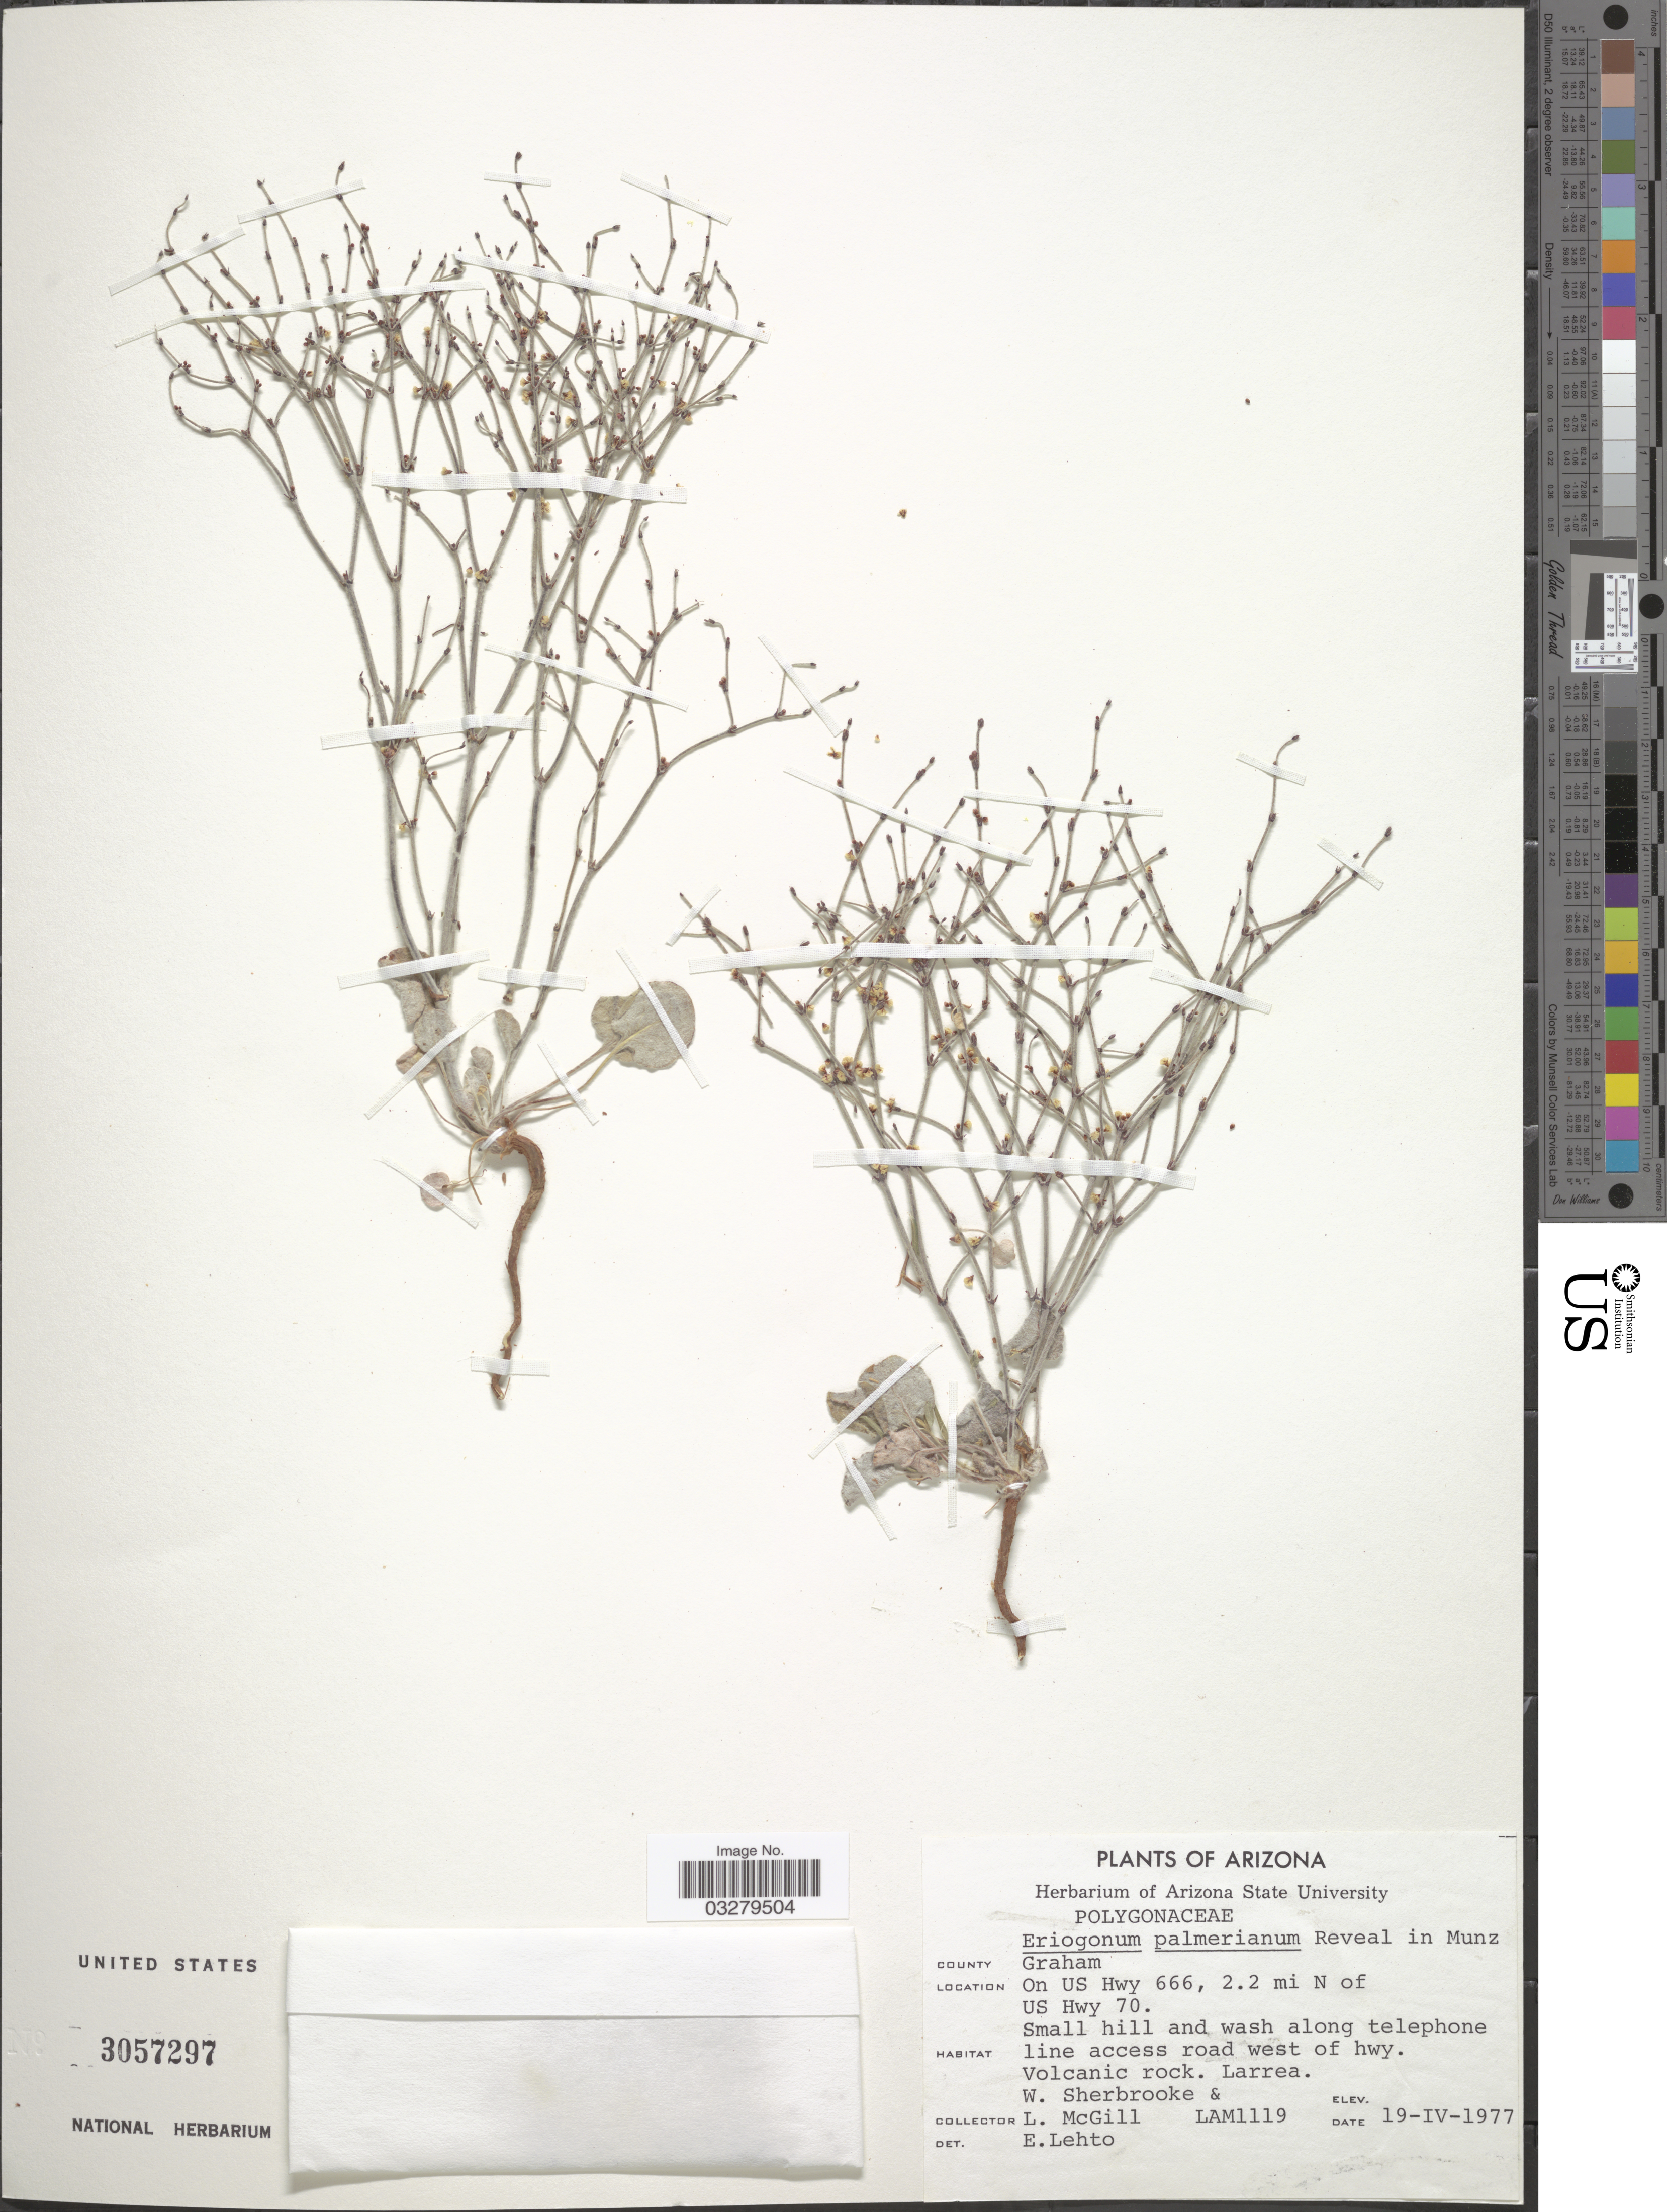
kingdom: Plantae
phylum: Tracheophyta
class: Magnoliopsida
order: Caryophyllales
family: Polygonaceae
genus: Eriogonum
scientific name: Eriogonum palmerianum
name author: Reveal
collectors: W. Sherbrooke & L. McGill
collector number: LAM1119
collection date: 1977-04-19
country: United States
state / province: Arizona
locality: County Graham. On US Hwy 666, 2.2 mi N of US Hwy 70. Small hill and wash along telephone line access road west of hwy.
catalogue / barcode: US 3057297